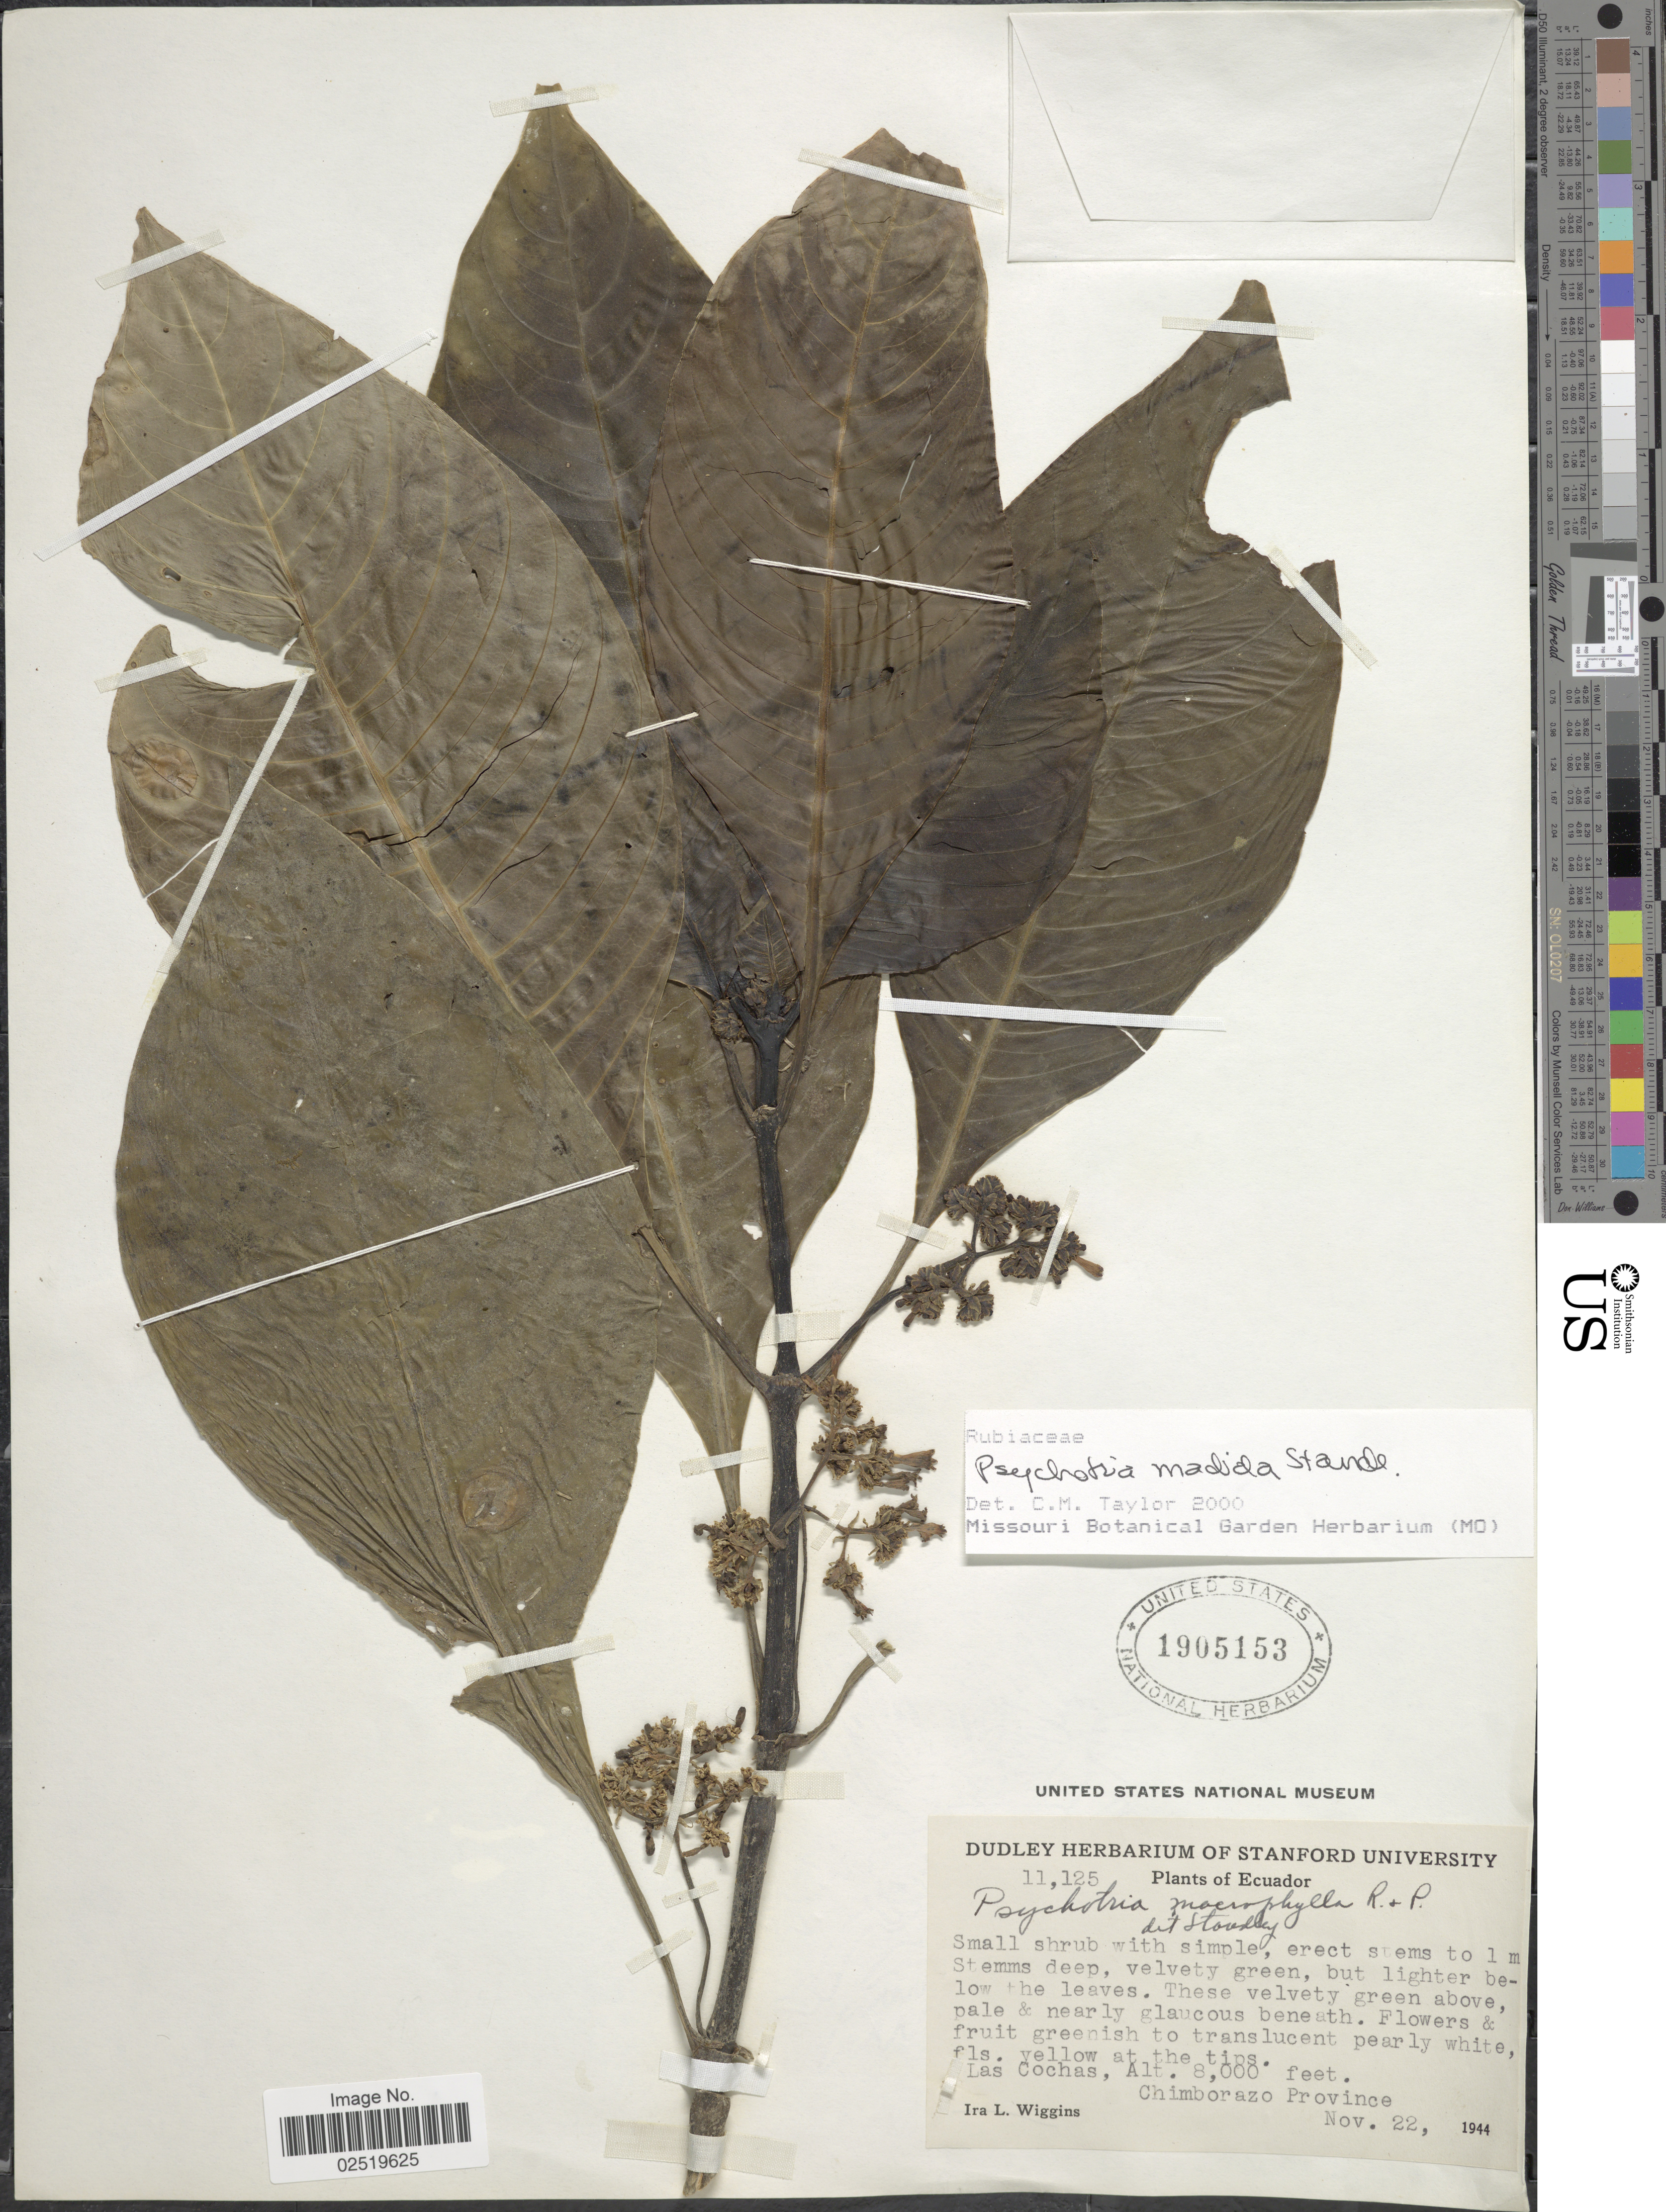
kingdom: Plantae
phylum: Tracheophyta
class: Magnoliopsida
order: Gentianales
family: Rubiaceae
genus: Psychotria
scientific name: Psychotria madida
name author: Standl.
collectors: I. L. Wiggins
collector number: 11125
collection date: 1944-11-22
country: Ecuador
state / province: Chimborazo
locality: Las Cochas.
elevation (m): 2438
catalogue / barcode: US 1905153